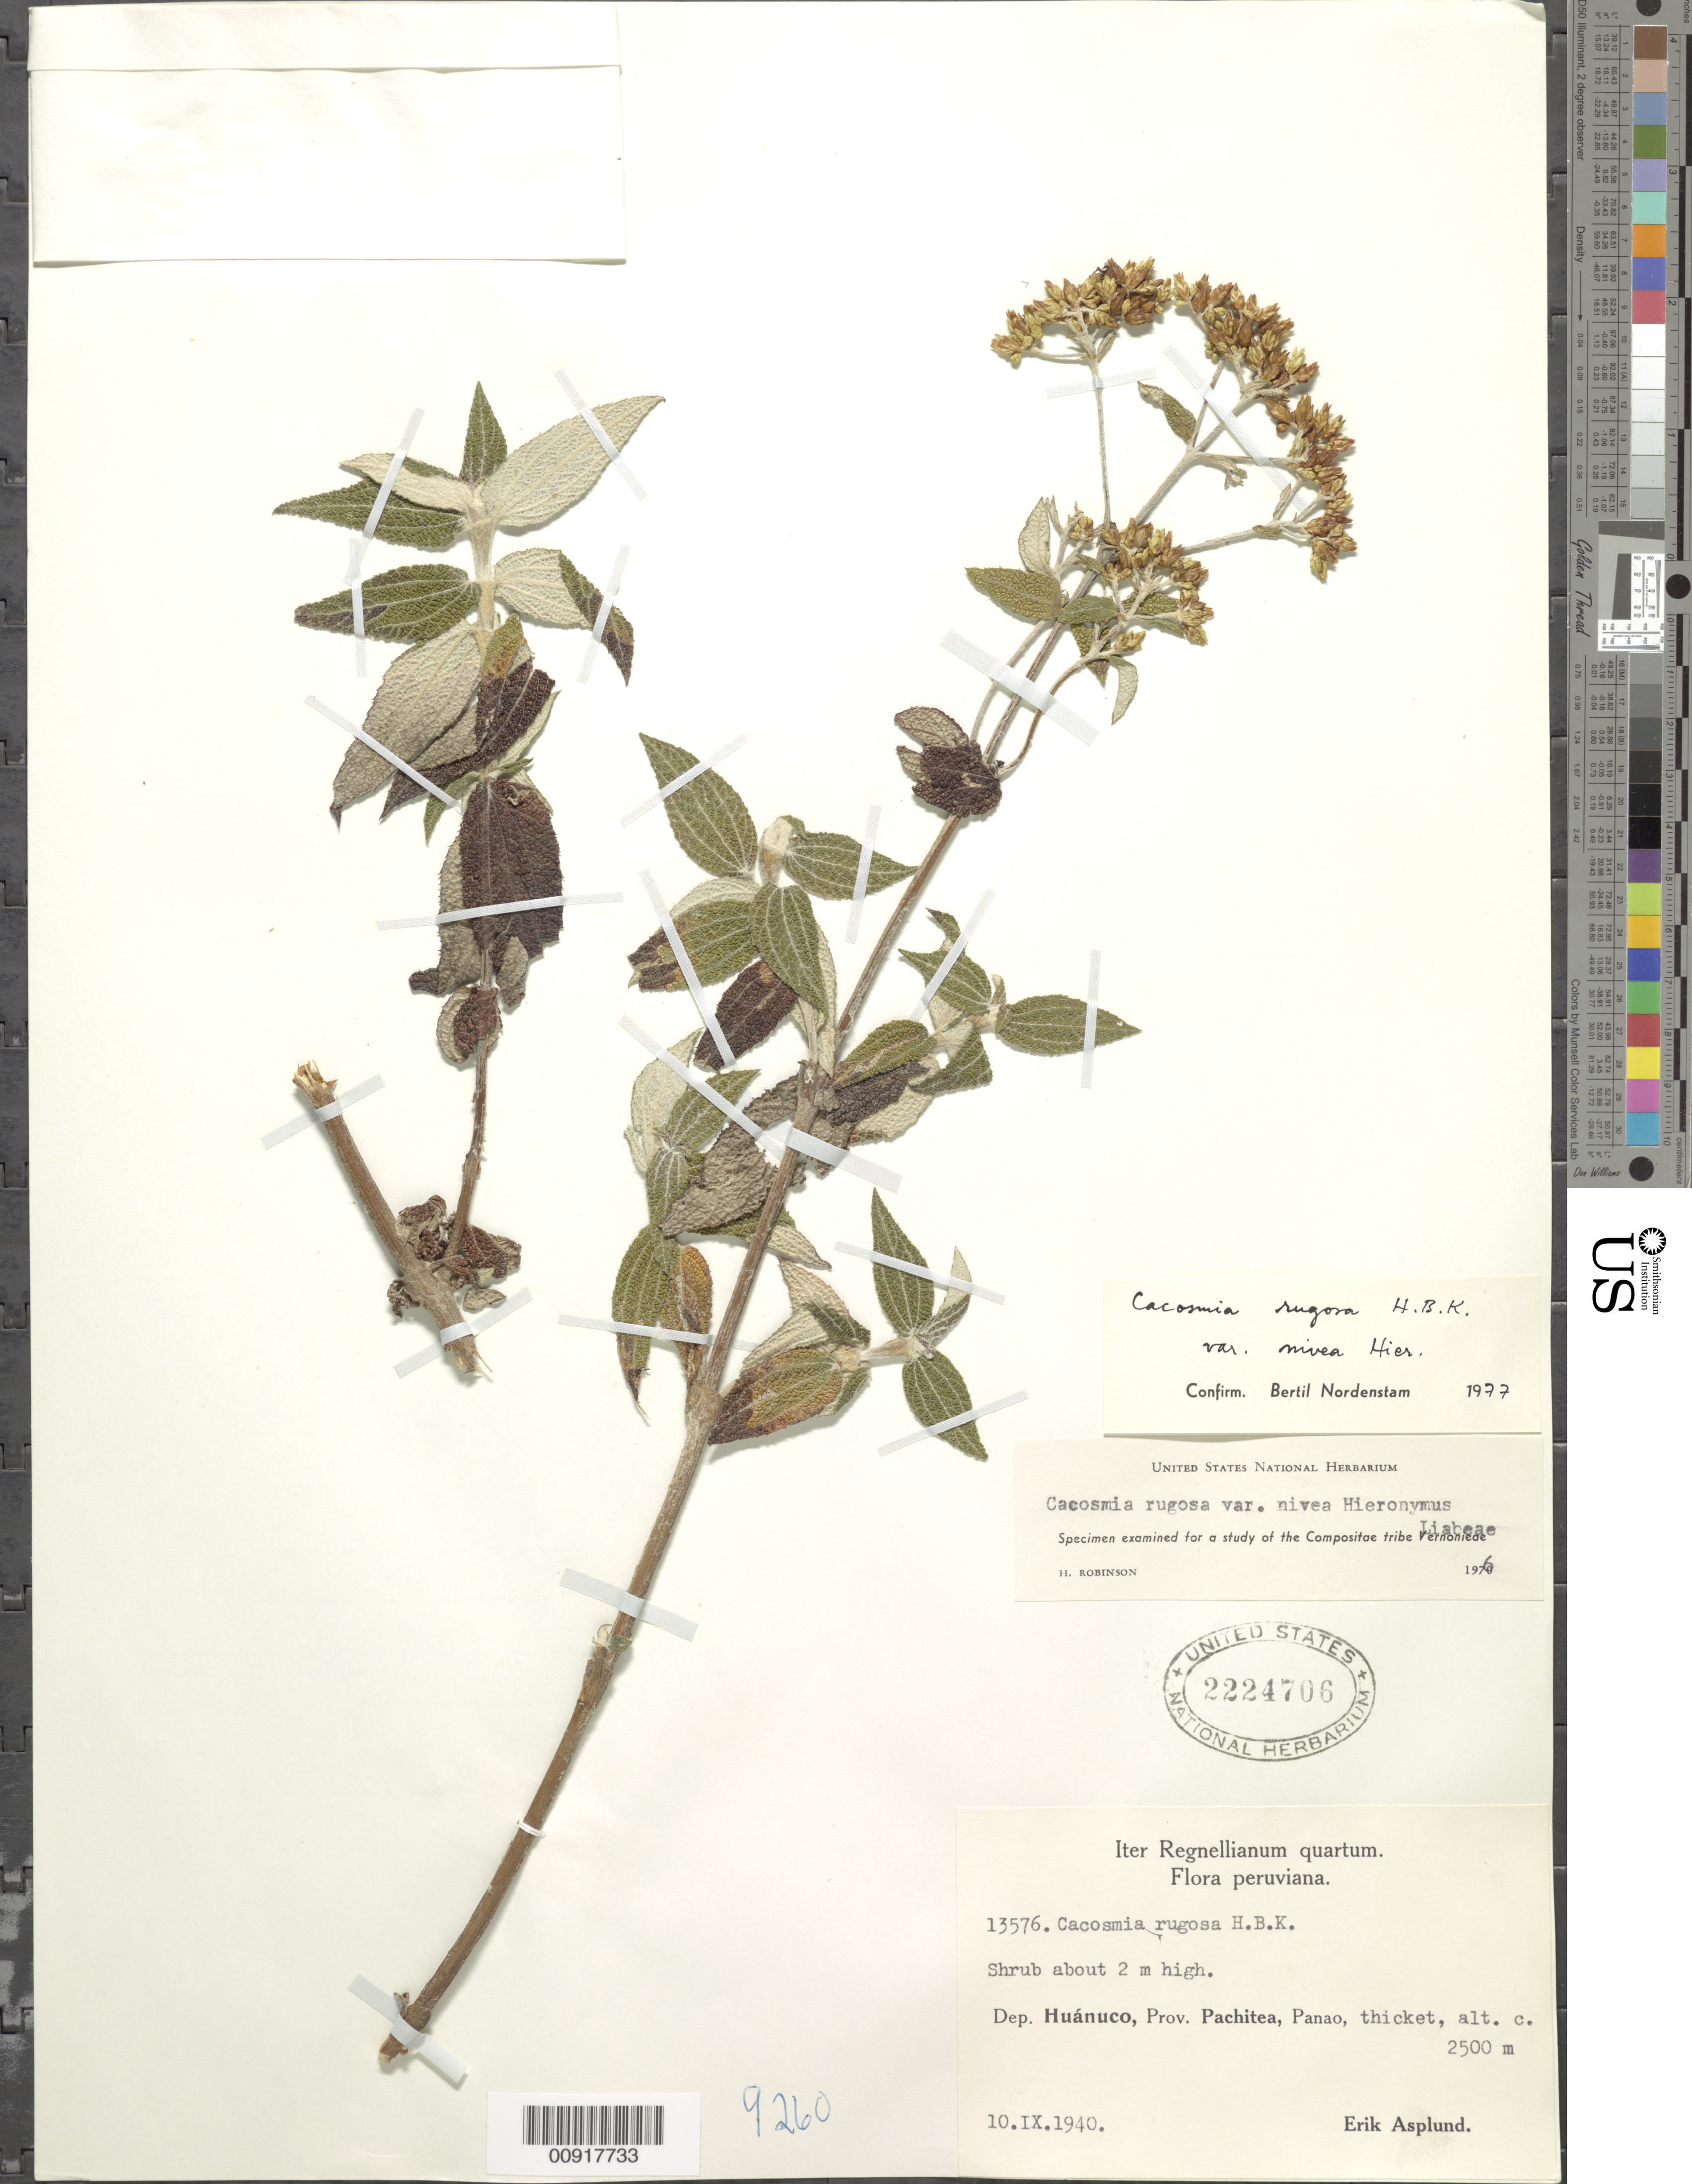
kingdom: Plantae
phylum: Tracheophyta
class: Magnoliopsida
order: Asterales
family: Asteraceae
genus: Cacosmia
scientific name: Cacosmia rugosa var. nivea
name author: Hieron.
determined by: Nordenstam, R. B.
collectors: E. Asplund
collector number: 13576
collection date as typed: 10 September 1940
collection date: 1940-09-10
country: Peru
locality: Prov. Pachitea, Dpto. Huánuco, Panao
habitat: Thicket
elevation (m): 2500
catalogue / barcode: US 2224706